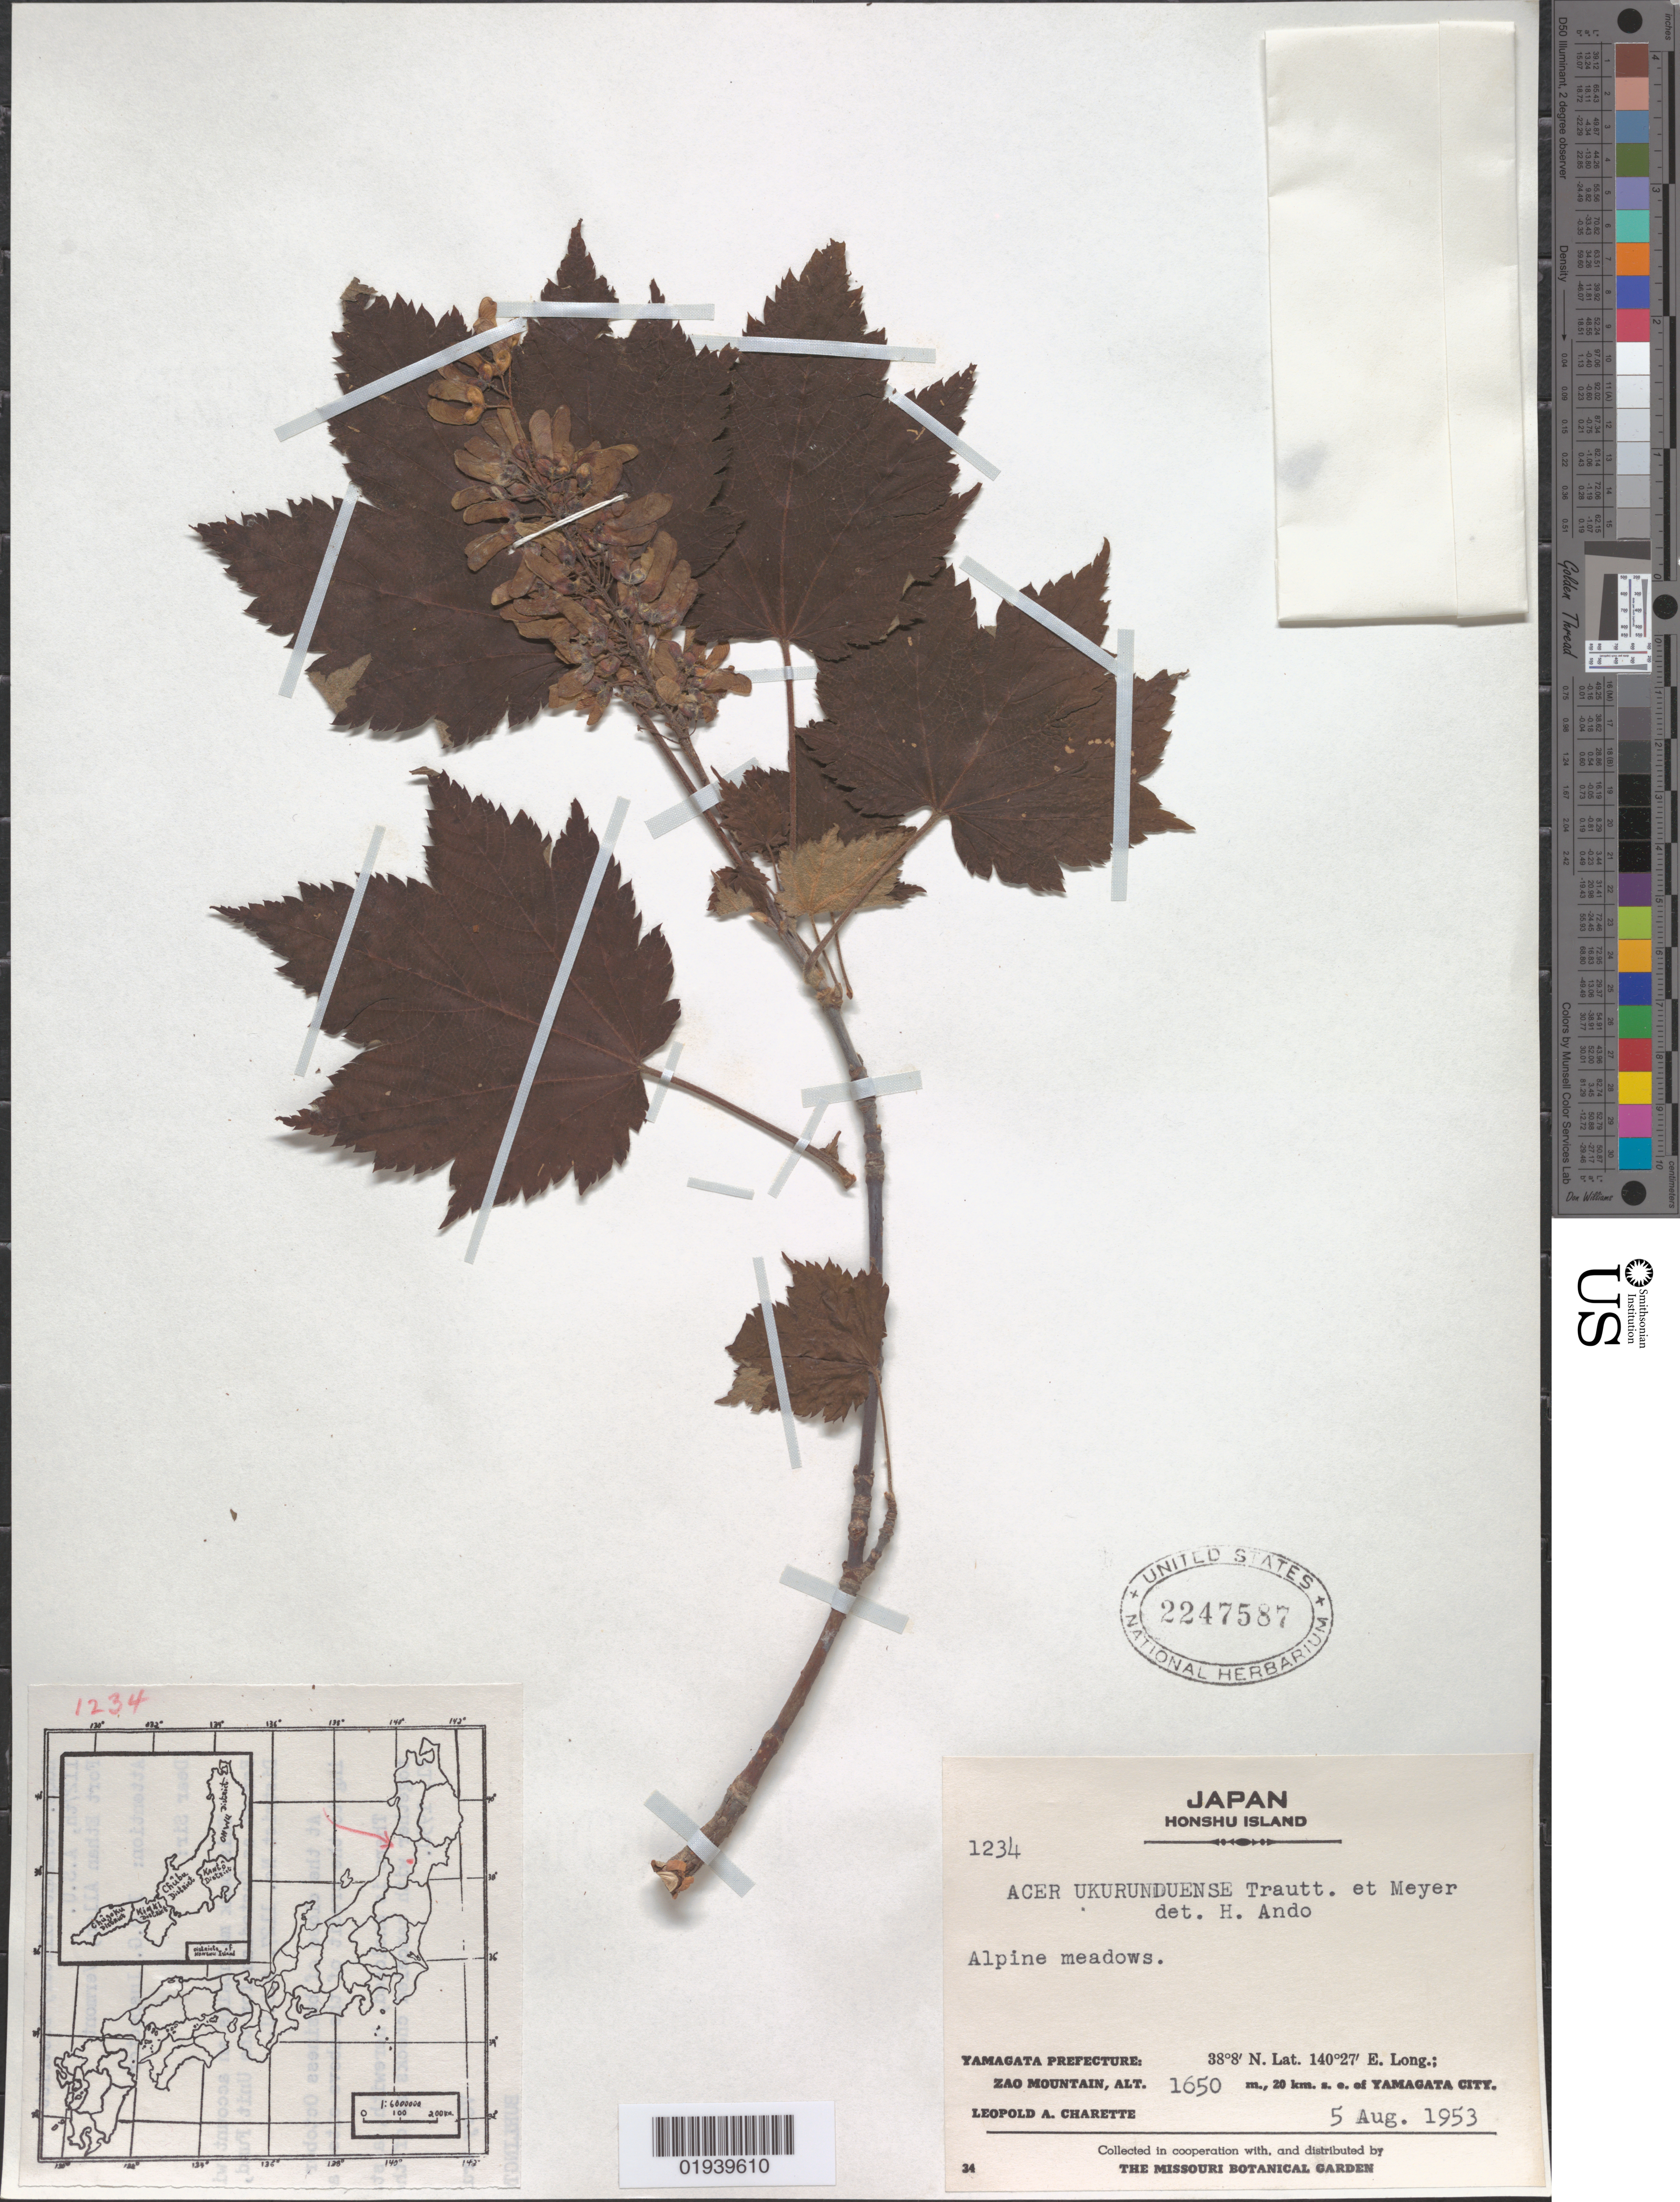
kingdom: Plantae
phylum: Tracheophyta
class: Magnoliopsida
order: Sapindales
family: Sapindaceae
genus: Acer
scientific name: Acer ukurunduense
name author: Trautv. & C.A. Mey.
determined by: Ando, H.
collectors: L. A. Charette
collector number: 1234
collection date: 1953-08-05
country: Japan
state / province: Yamagata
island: Honshu I.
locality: Zao Mountain, 20 km SE of Yamagata City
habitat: Alpine meadows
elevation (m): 1650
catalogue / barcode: US 2247587